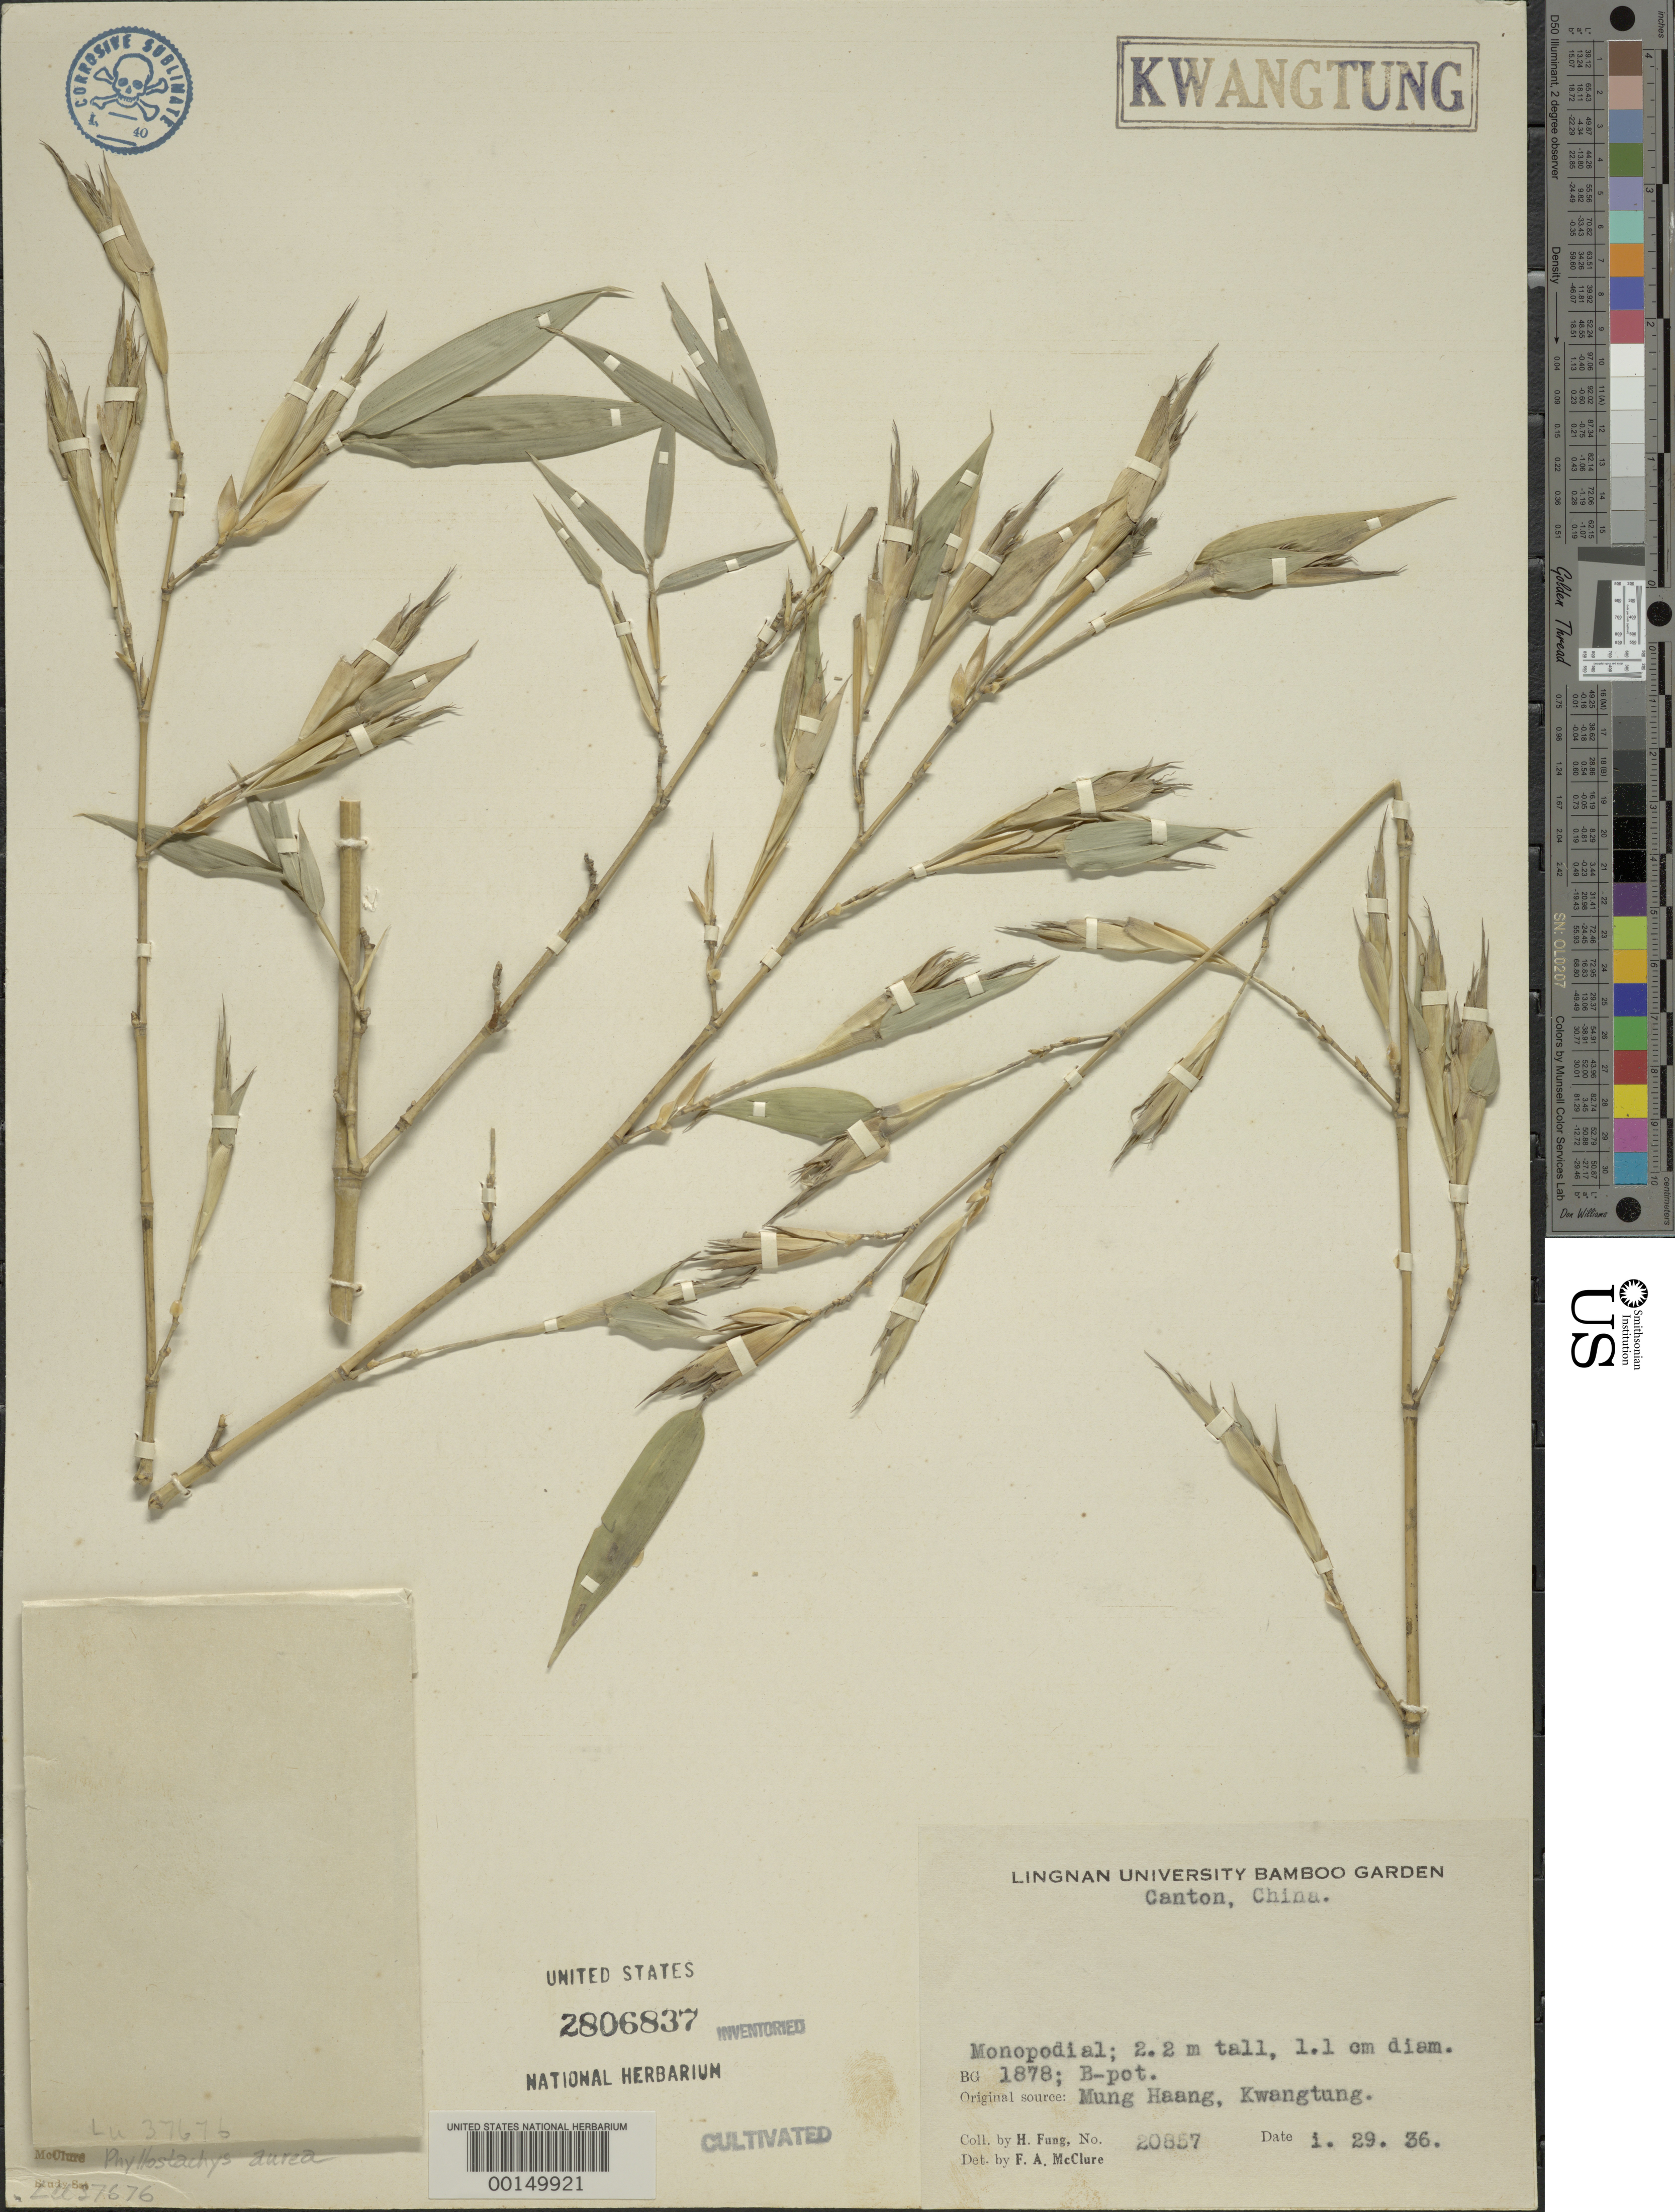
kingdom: Plantae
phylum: Tracheophyta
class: Liliopsida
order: Poales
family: Poaceae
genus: Phyllostachys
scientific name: Phyllostachys aurea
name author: Rivière & C. Rivière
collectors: H. L. Fung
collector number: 20857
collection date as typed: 29 Jan 1936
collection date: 1936-01-29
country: China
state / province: Guangdong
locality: Mung haang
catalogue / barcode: US 2806837